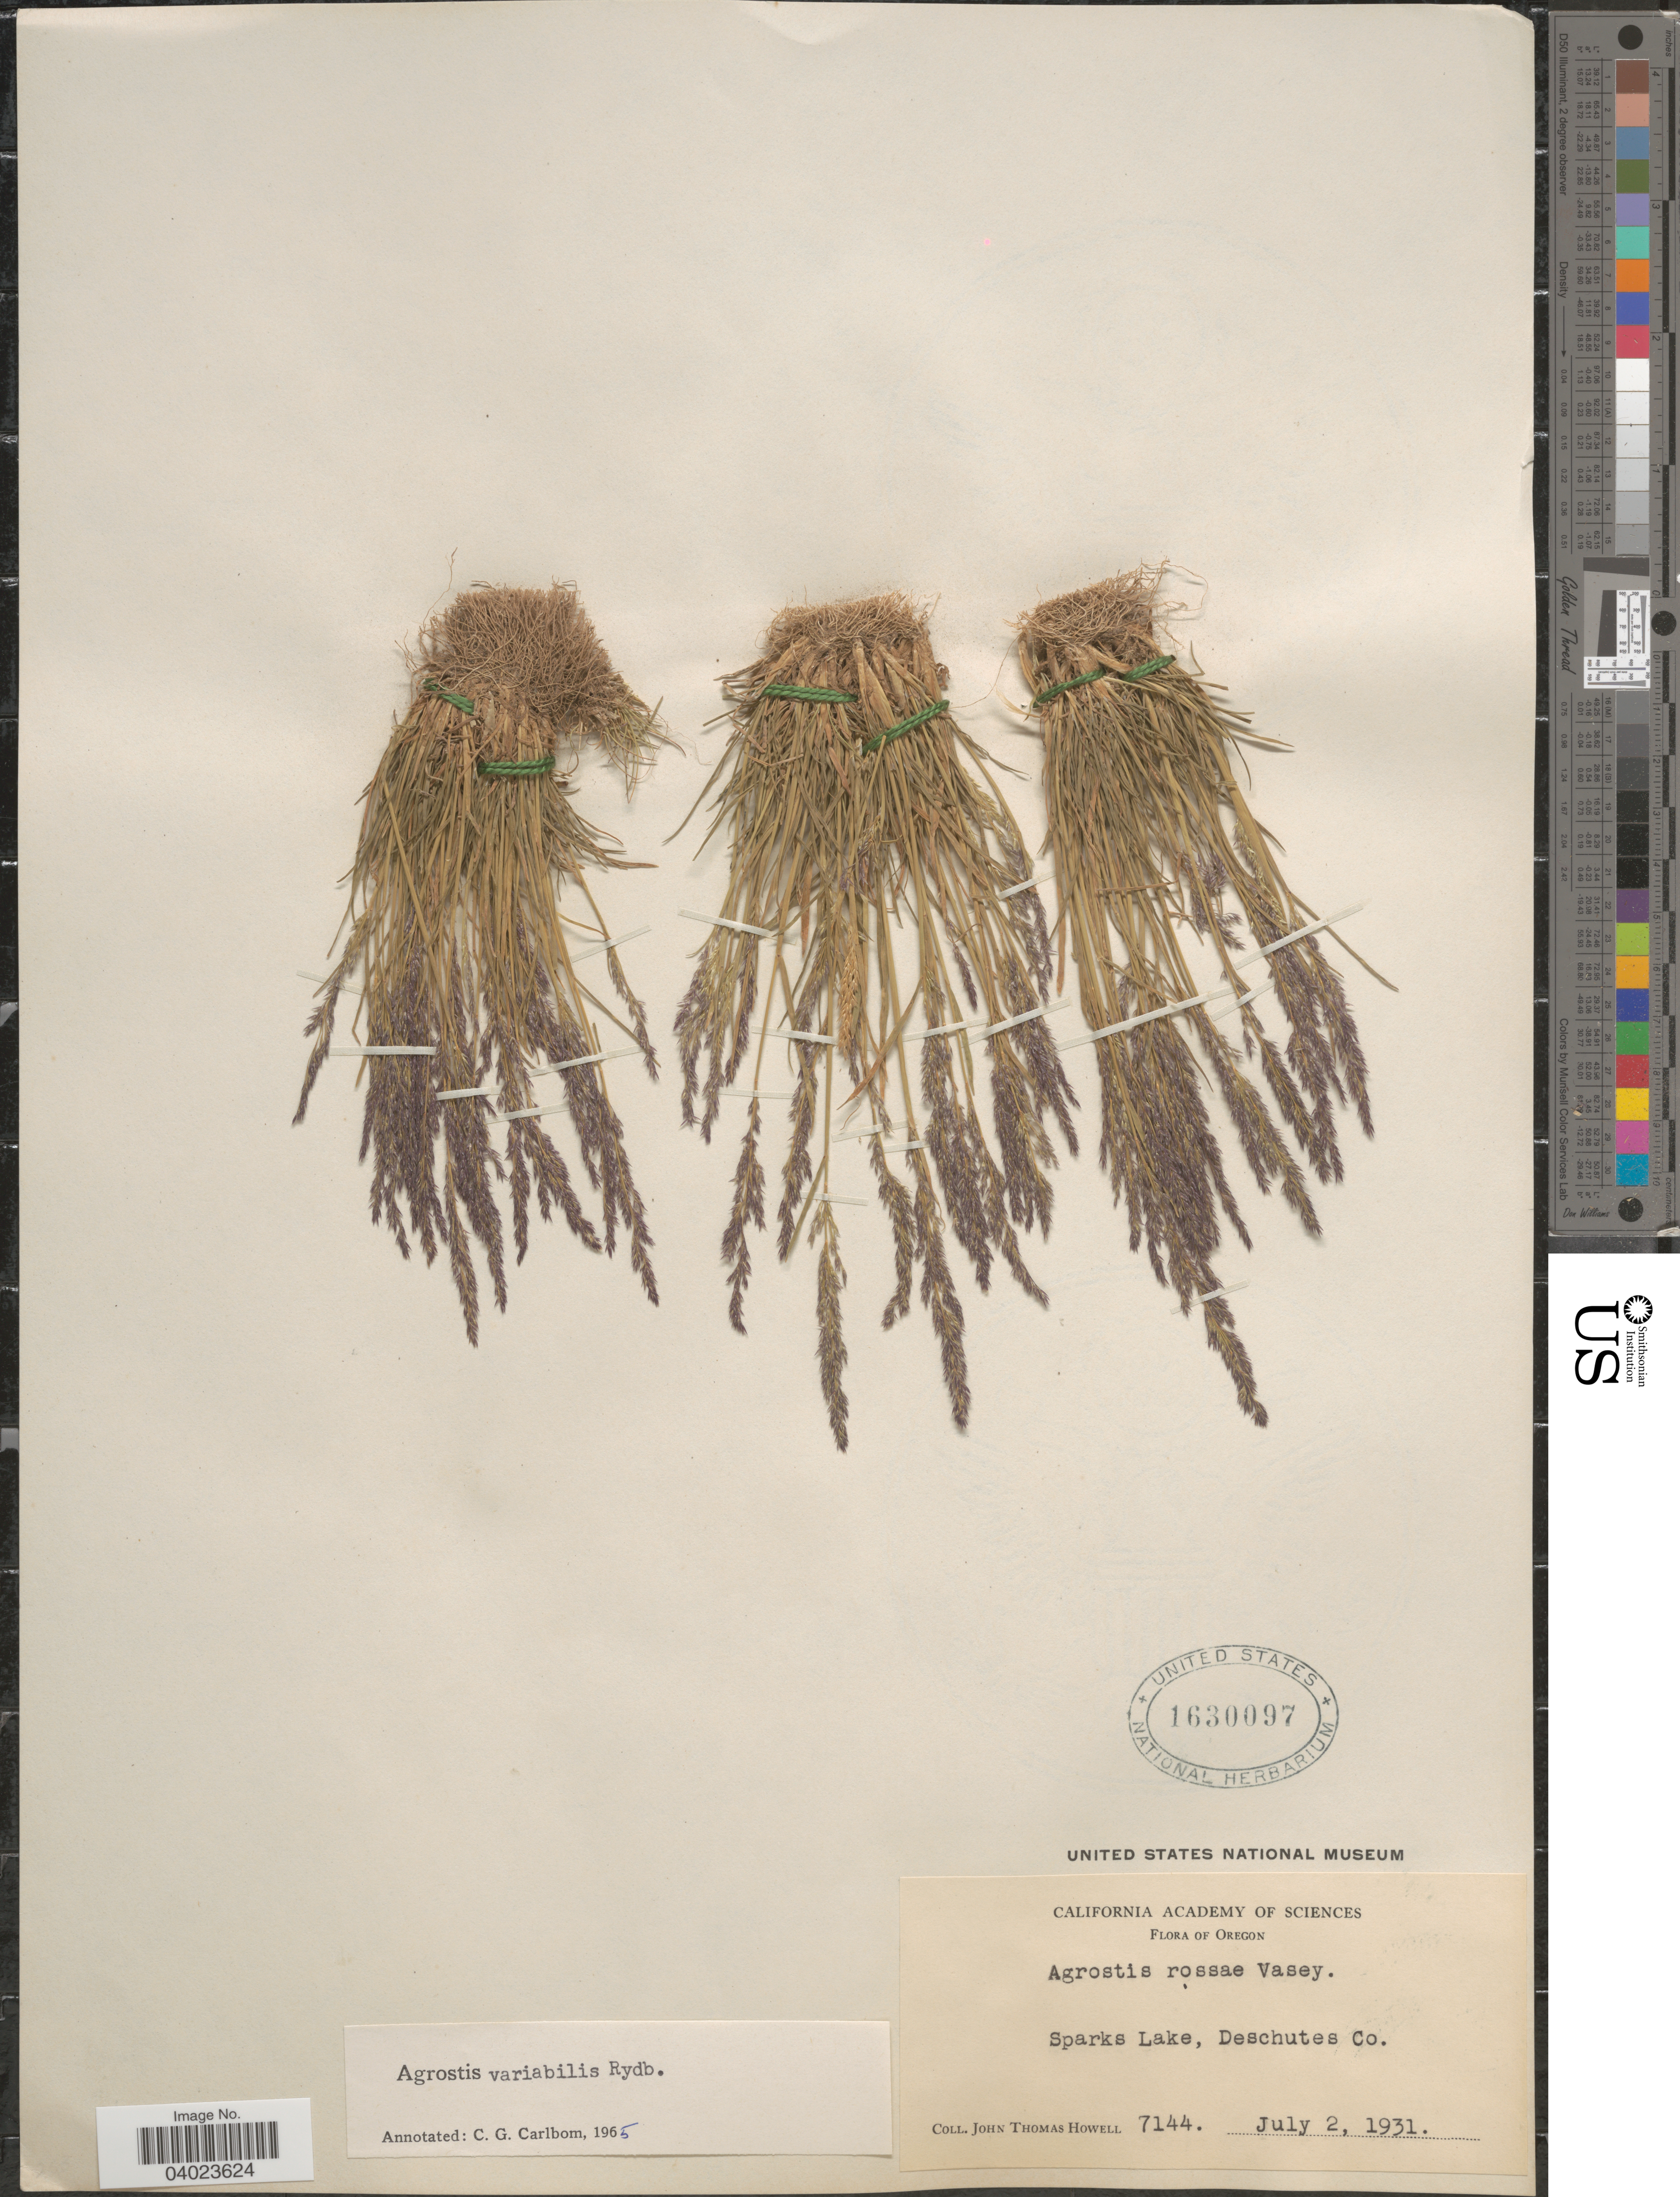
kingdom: Plantae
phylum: Tracheophyta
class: Liliopsida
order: Poales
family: Poaceae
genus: Agrostis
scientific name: Agrostis variabilis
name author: Rydb.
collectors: J. T. Howell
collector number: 7144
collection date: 1931-07-02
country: United States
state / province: Oregon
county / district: Deschutes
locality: Sparks Lake, Deschutes Co.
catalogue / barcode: US 1630097